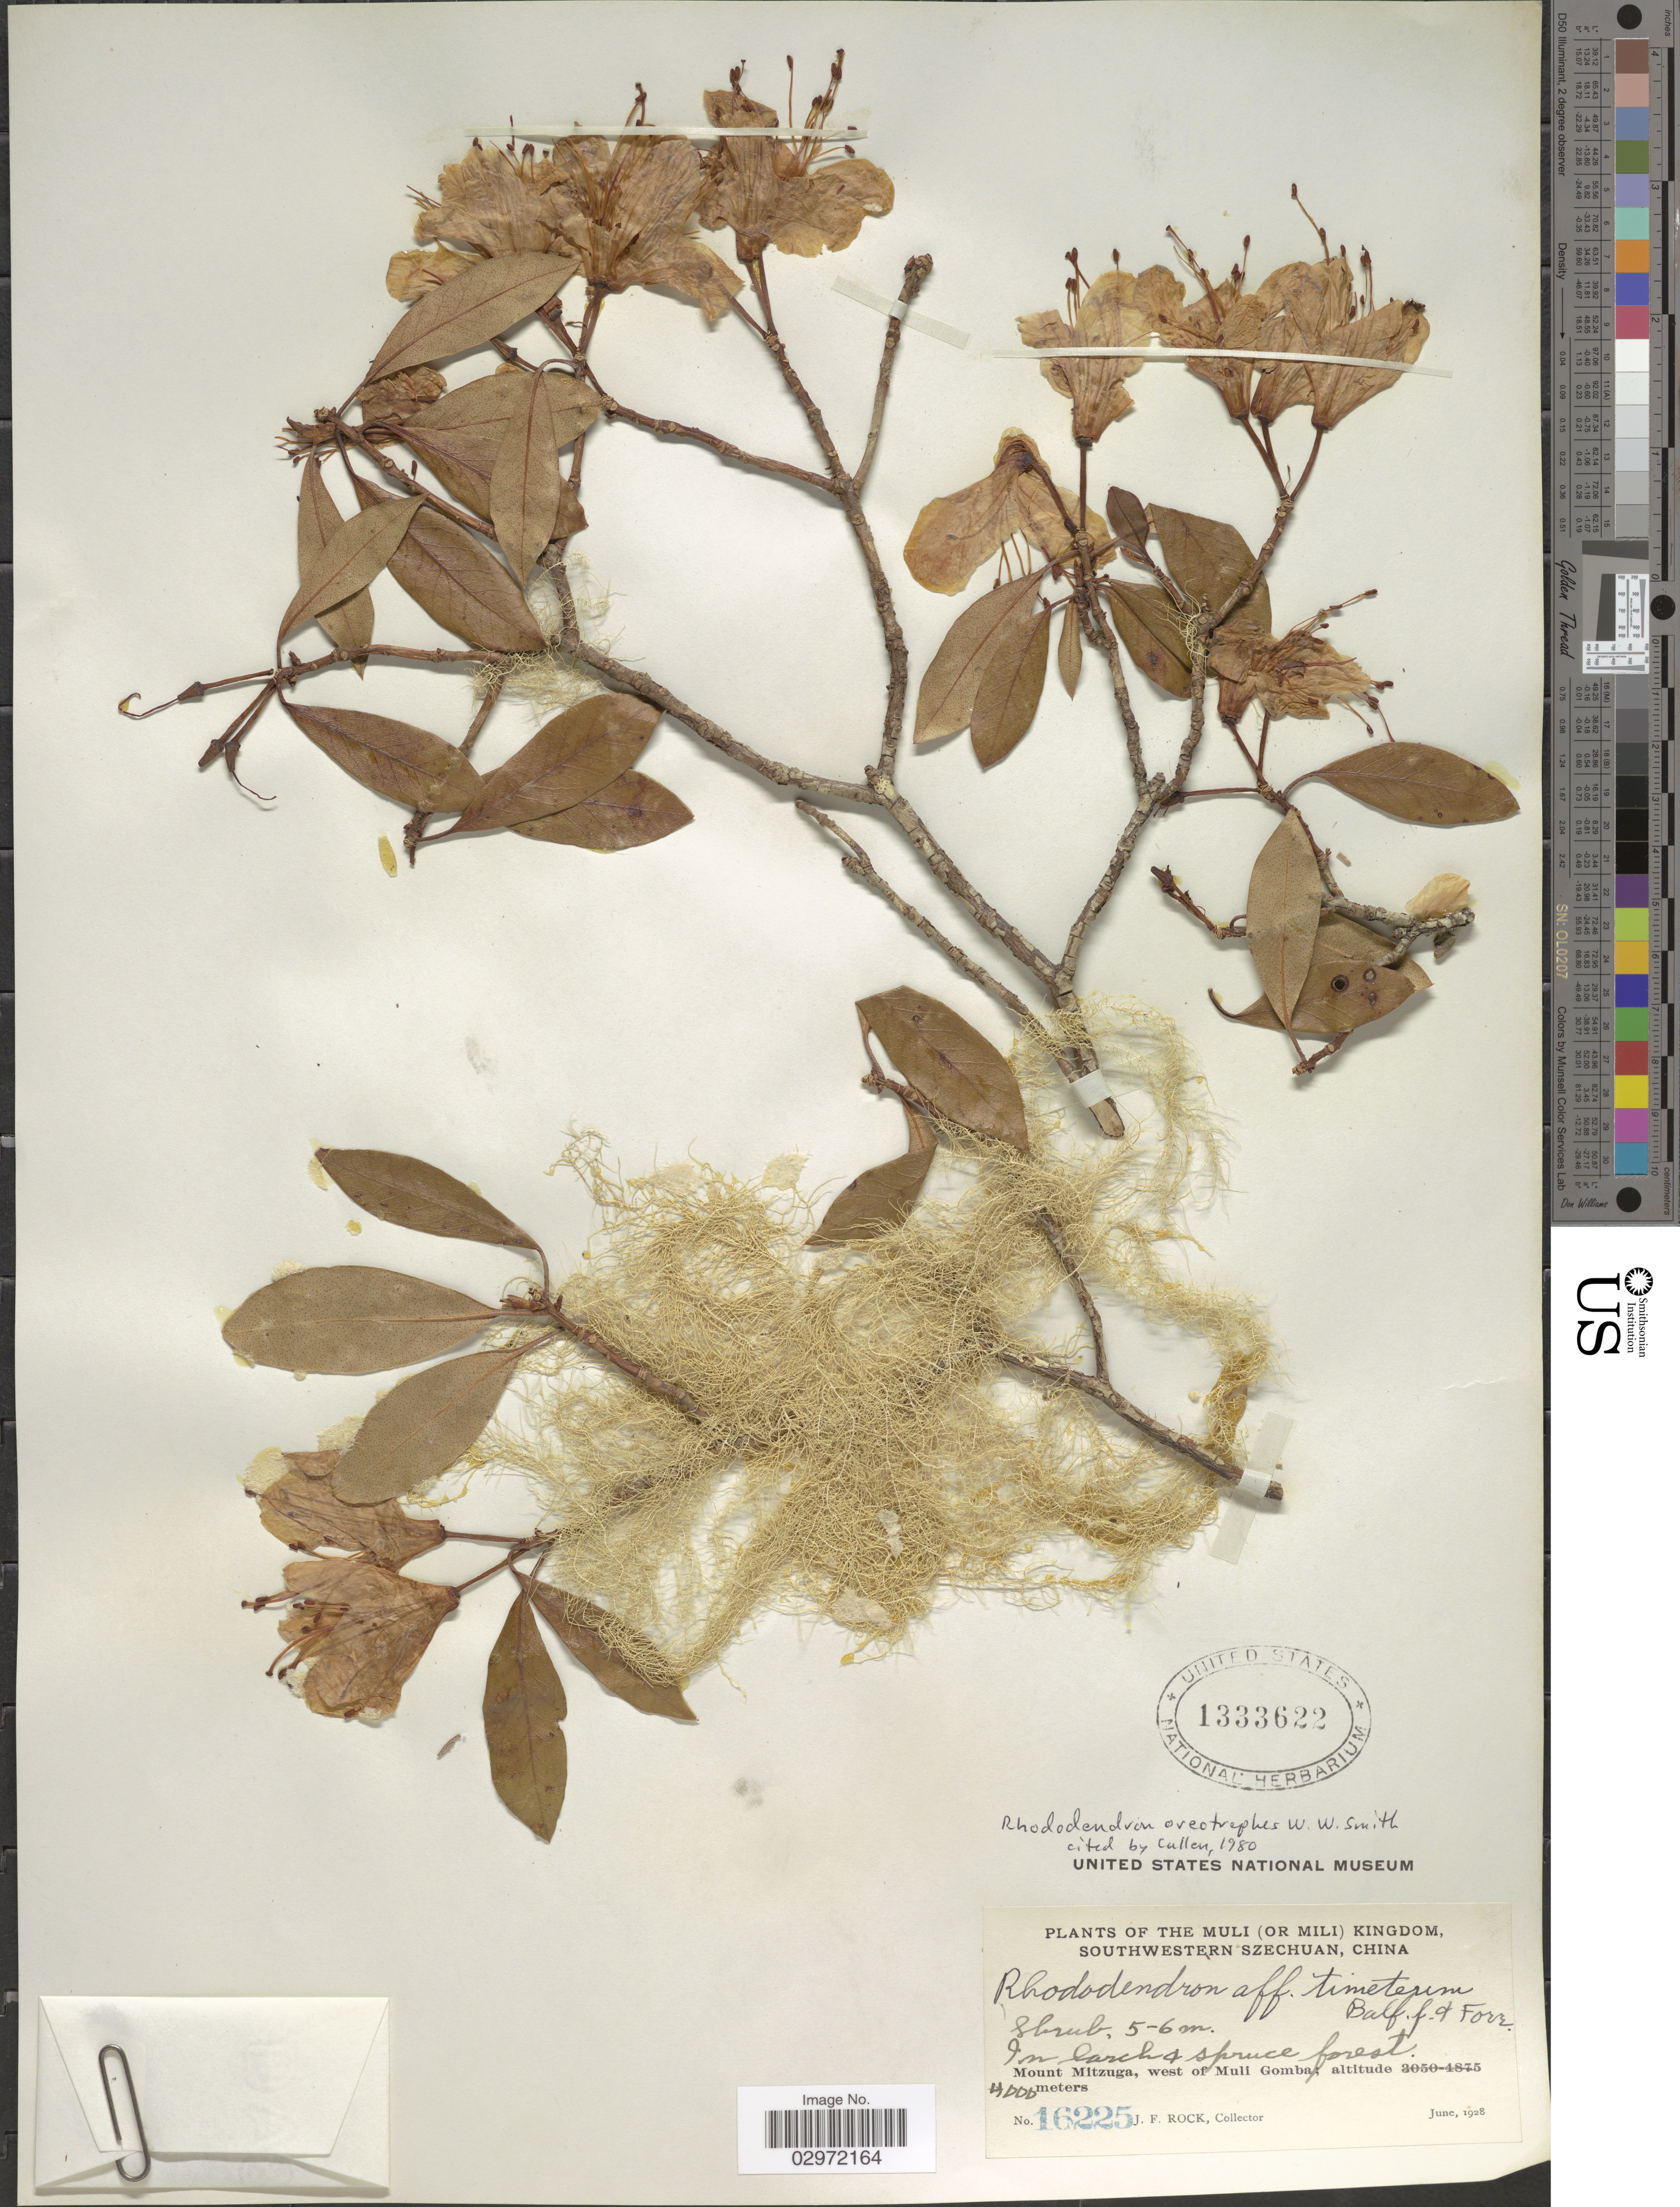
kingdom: Plantae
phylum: Tracheophyta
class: Magnoliopsida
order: Ericales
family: Ericaceae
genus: Rhododendron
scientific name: Rhododendron oreotrephes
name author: W.W. Sm.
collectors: J. Rock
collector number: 16225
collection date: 1928-06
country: China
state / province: Sichuan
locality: The Muli (or Mili) Kingdom, Southwestern Szechuan. Mount Mitzuga, west of Muli Gomba.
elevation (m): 4000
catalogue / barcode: US 1333622